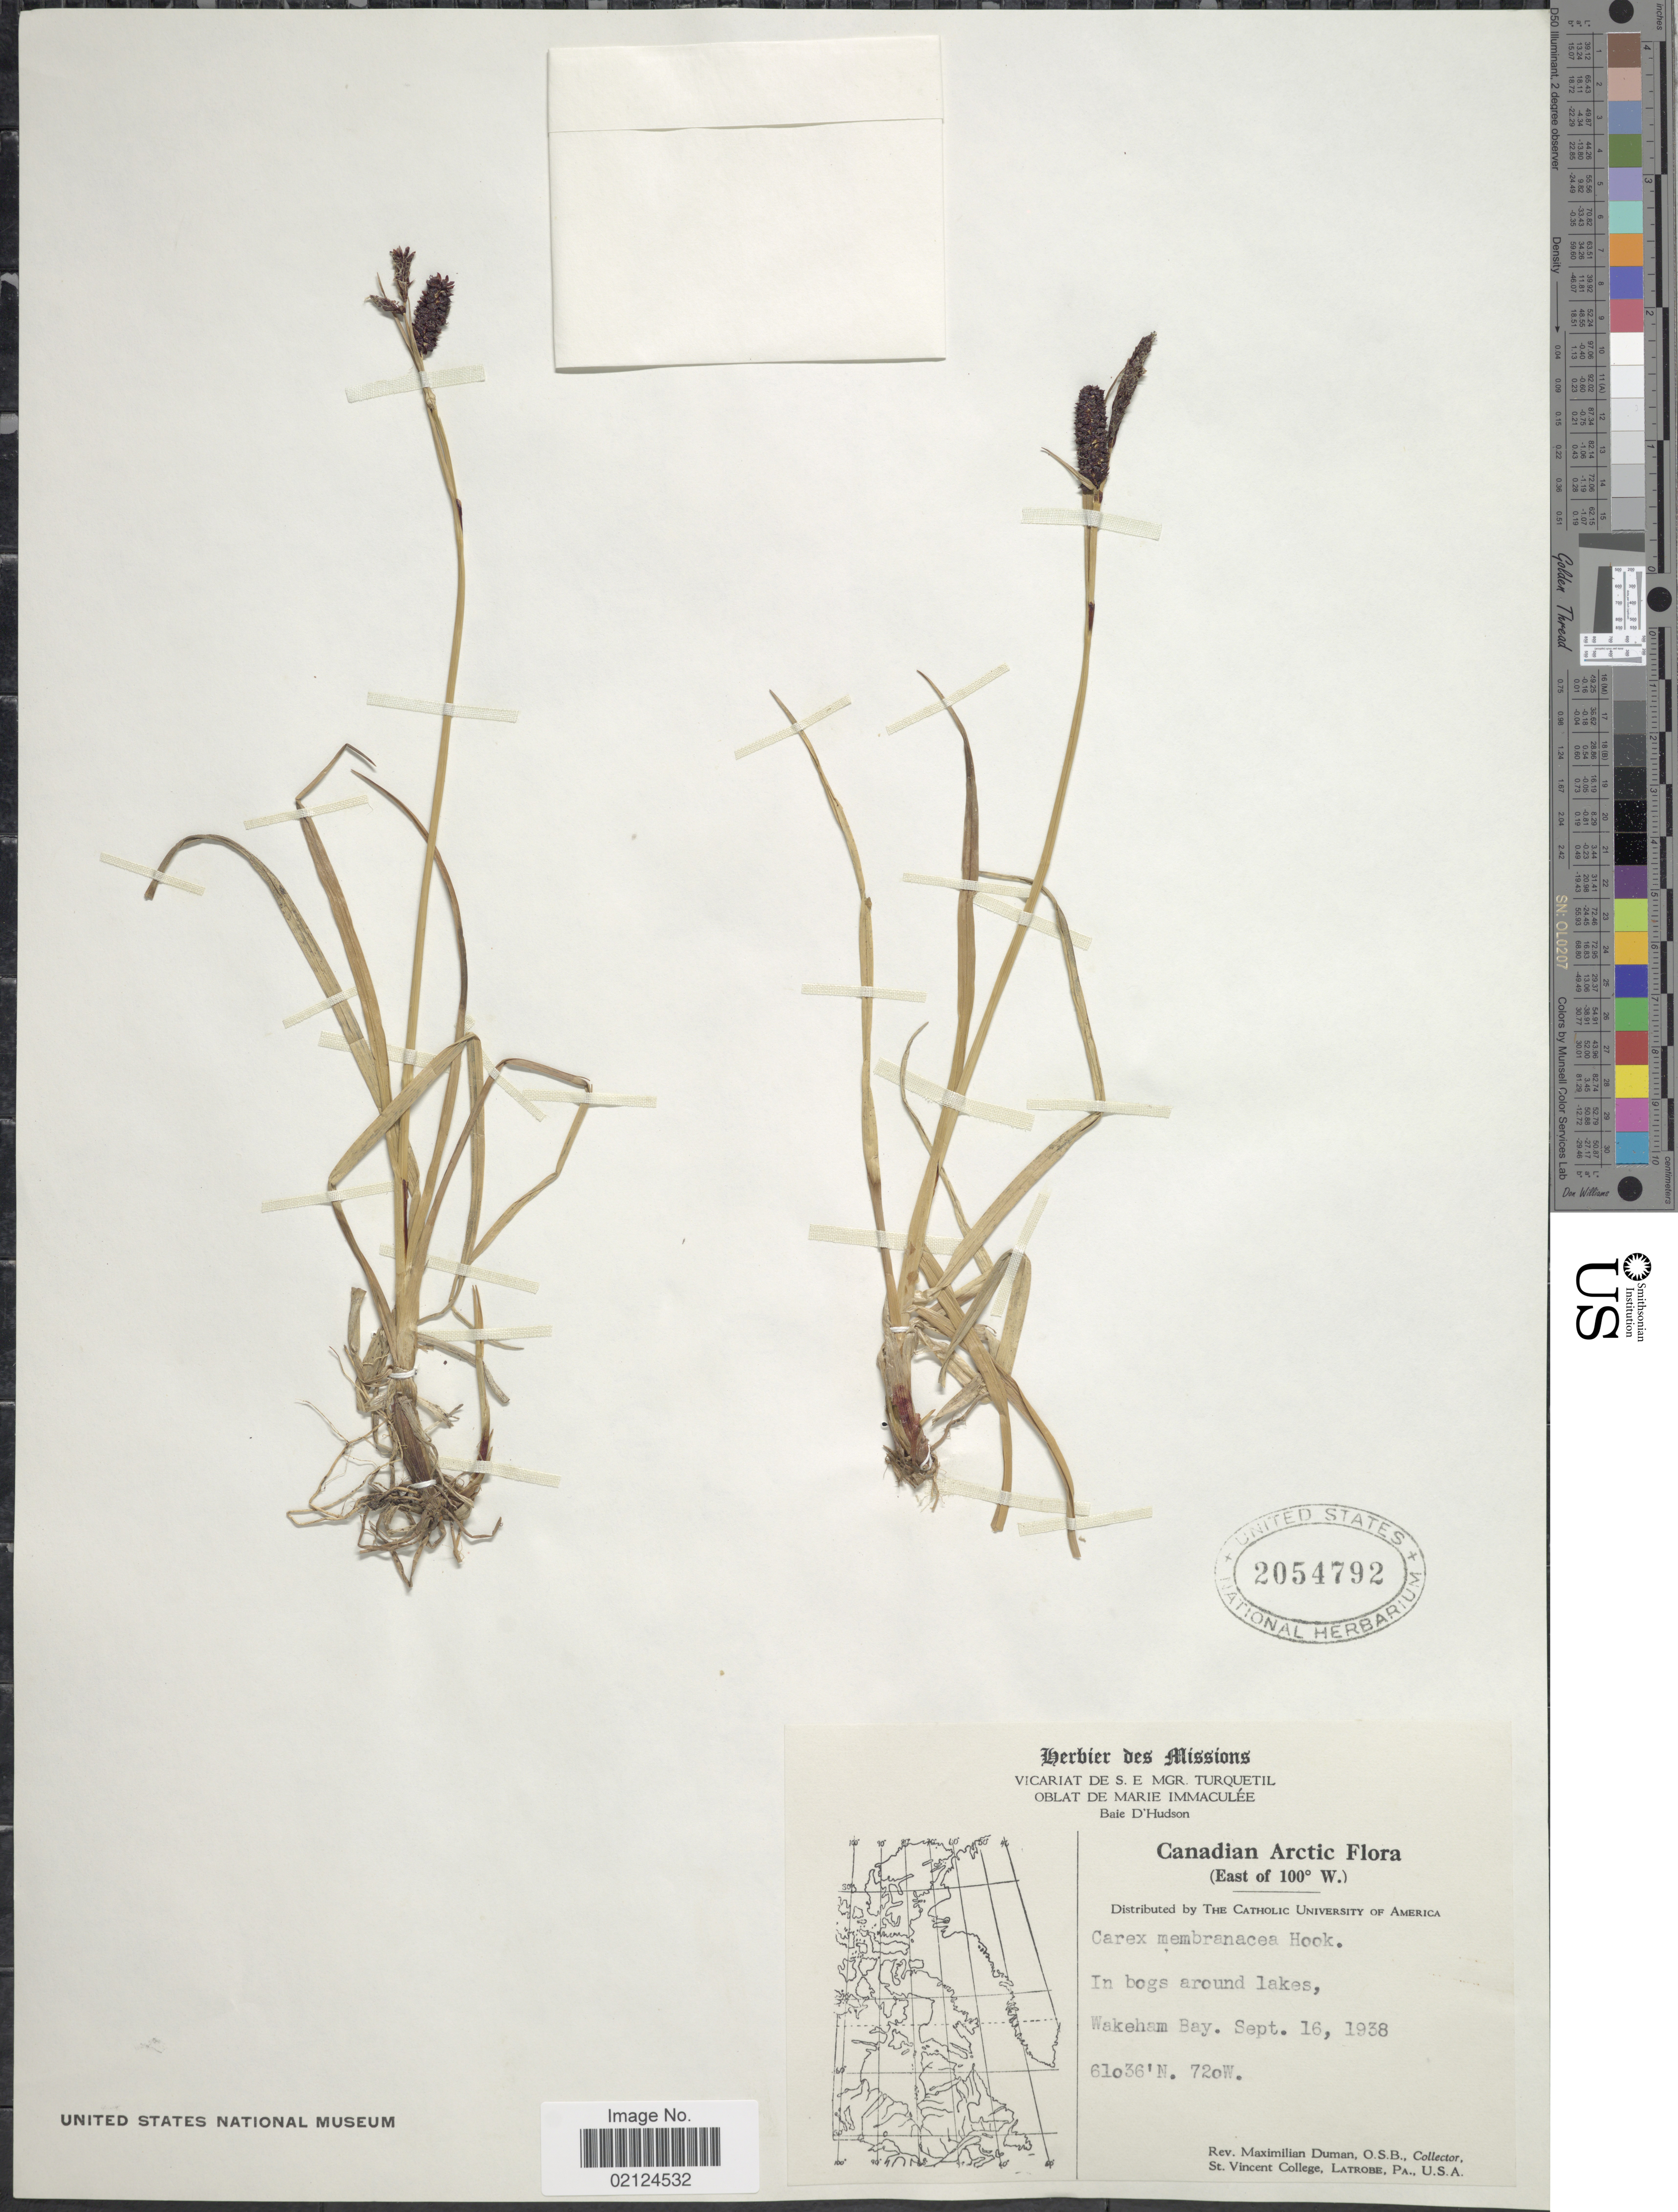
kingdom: Plantae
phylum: Tracheophyta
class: Liliopsida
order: Poales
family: Cyperaceae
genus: Carex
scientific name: Carex membranacea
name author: Hook.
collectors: M. Duman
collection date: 1938-09-16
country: Canada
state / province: Quebec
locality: Arctic, East of 100° W. Wakeham Bay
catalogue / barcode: US 2054792